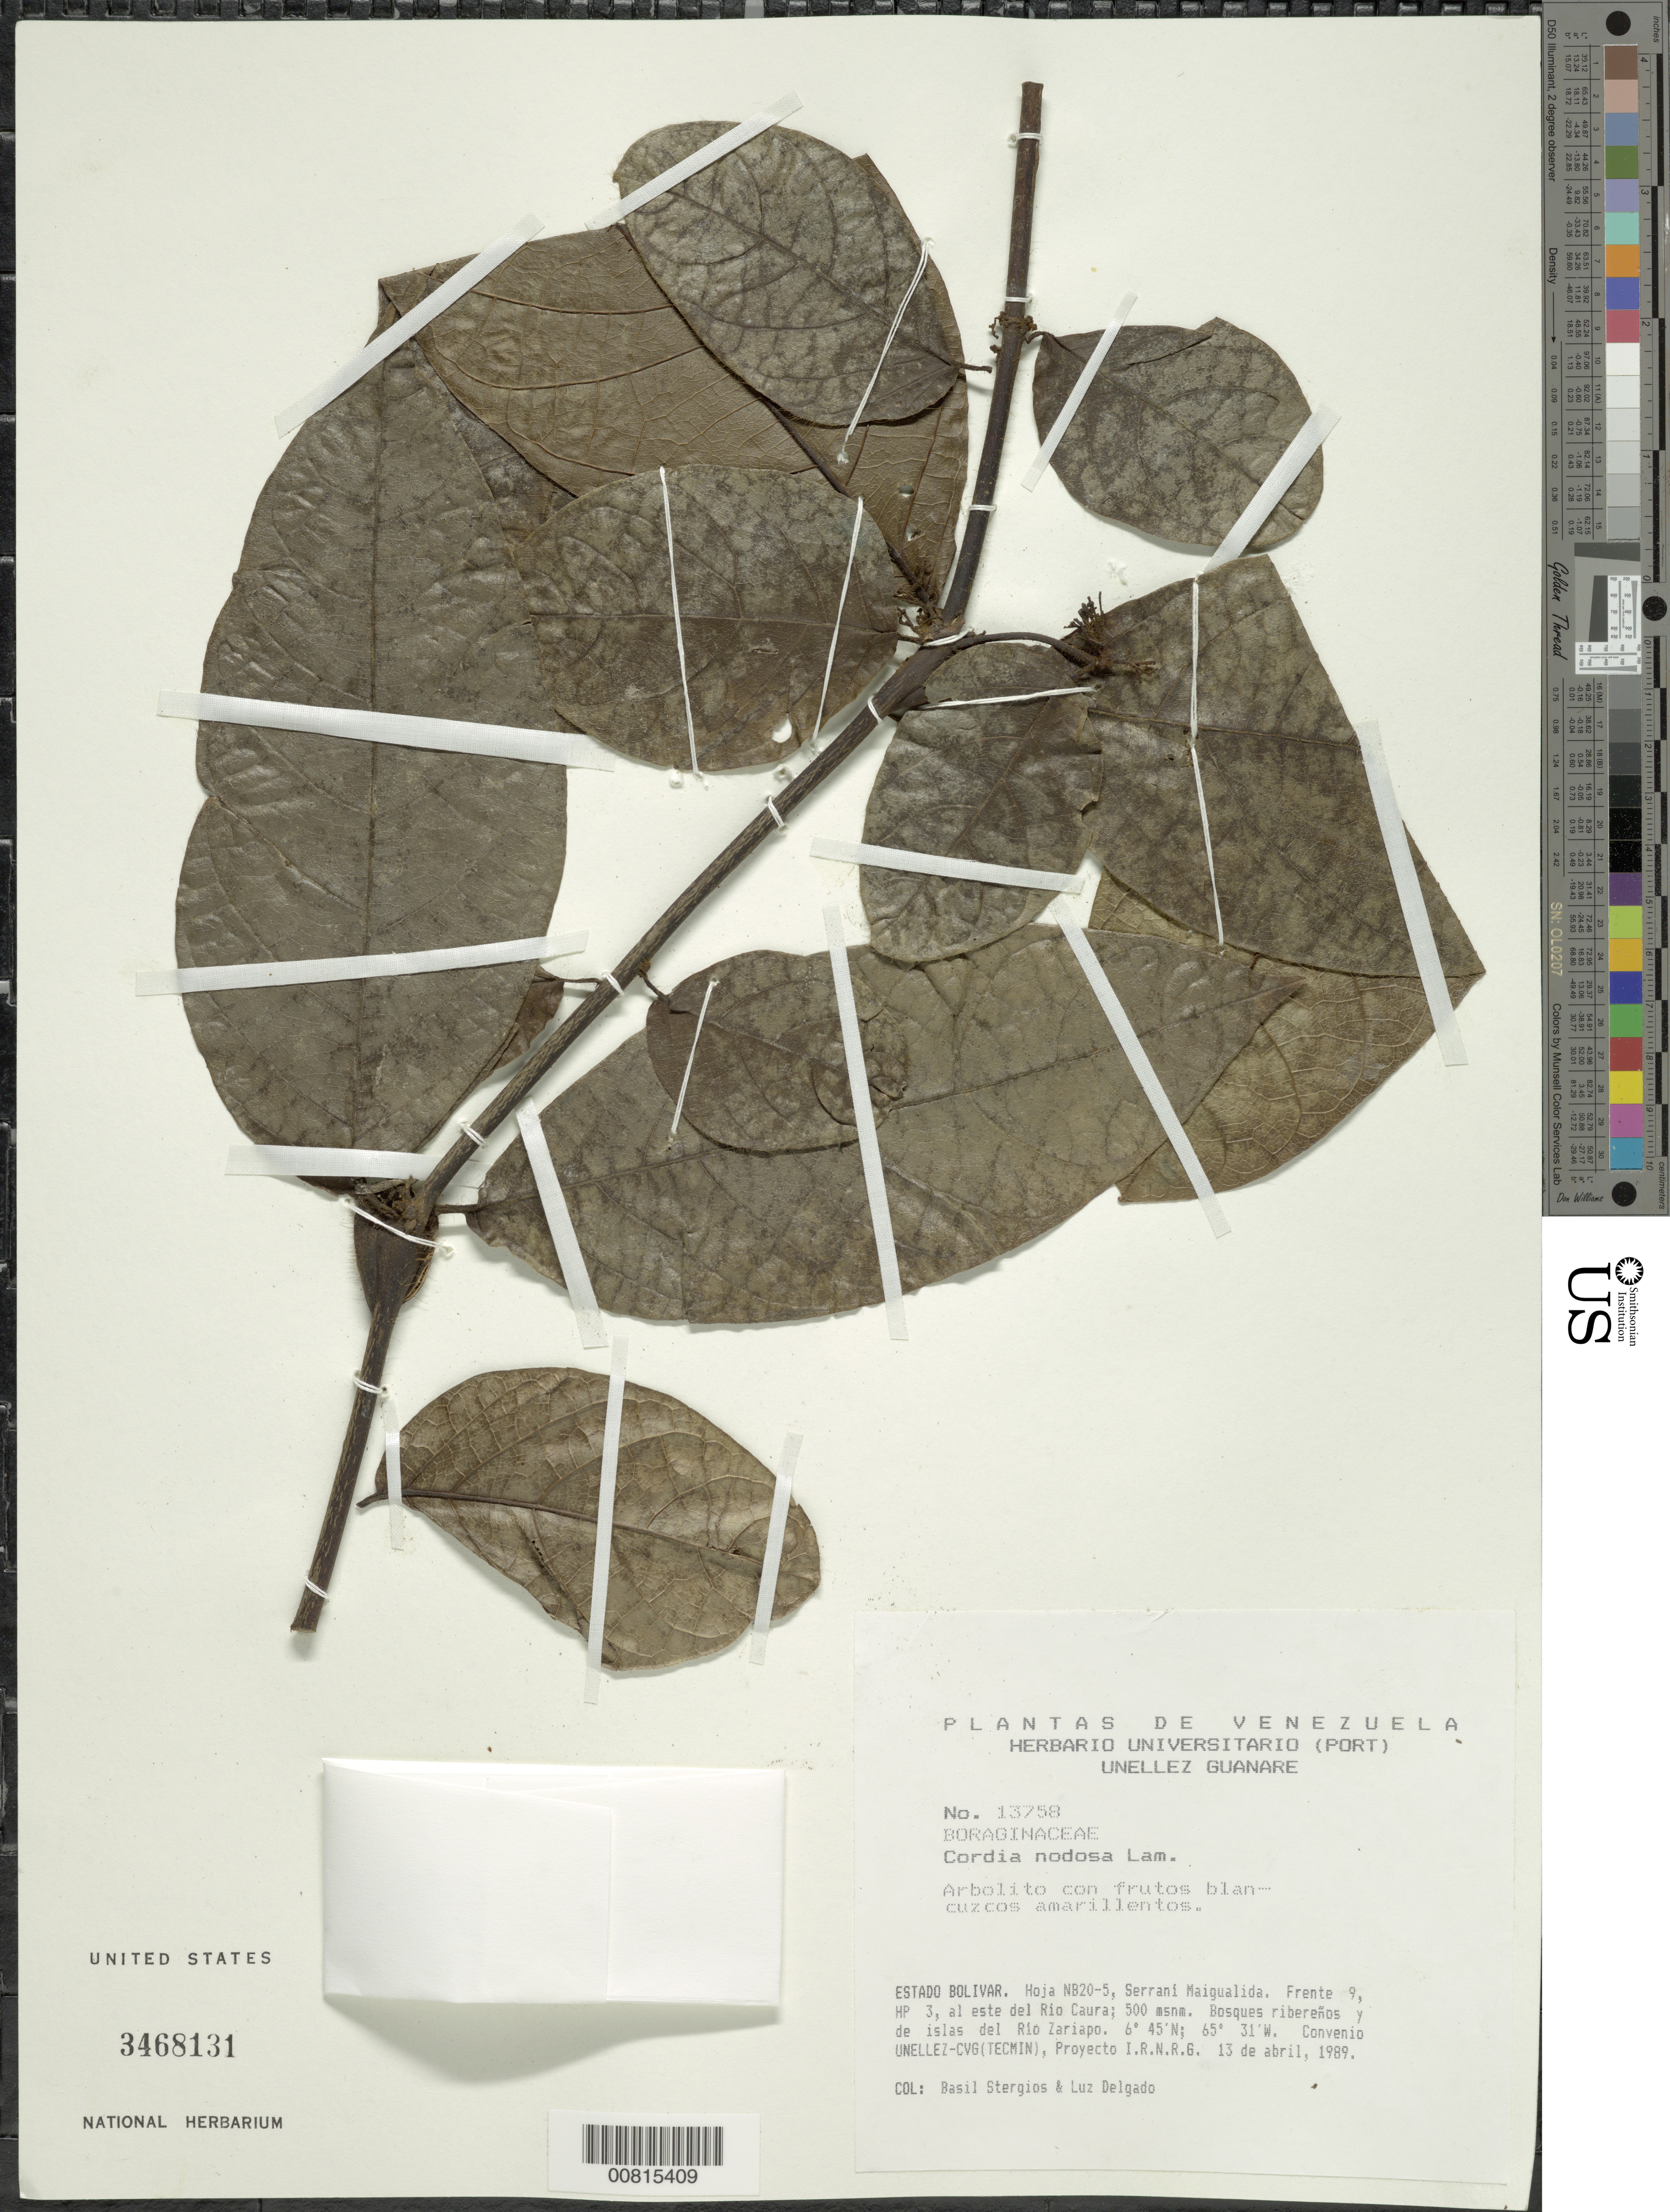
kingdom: Plantae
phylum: Tracheophyta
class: Magnoliopsida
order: Boraginales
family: Cordiaceae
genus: Cordia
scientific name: Cordia nodosa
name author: Lam.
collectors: B. G. Stergios & L. Delgado V.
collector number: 13758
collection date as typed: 13-Apr-89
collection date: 1989-04-13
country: Venezuela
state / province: Bolívar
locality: Serrania Maigualida, E del río Caura, cerca de las riberas del río Zariapo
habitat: Bosques ribereños y de islas del río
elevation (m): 500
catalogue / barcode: US 3468131